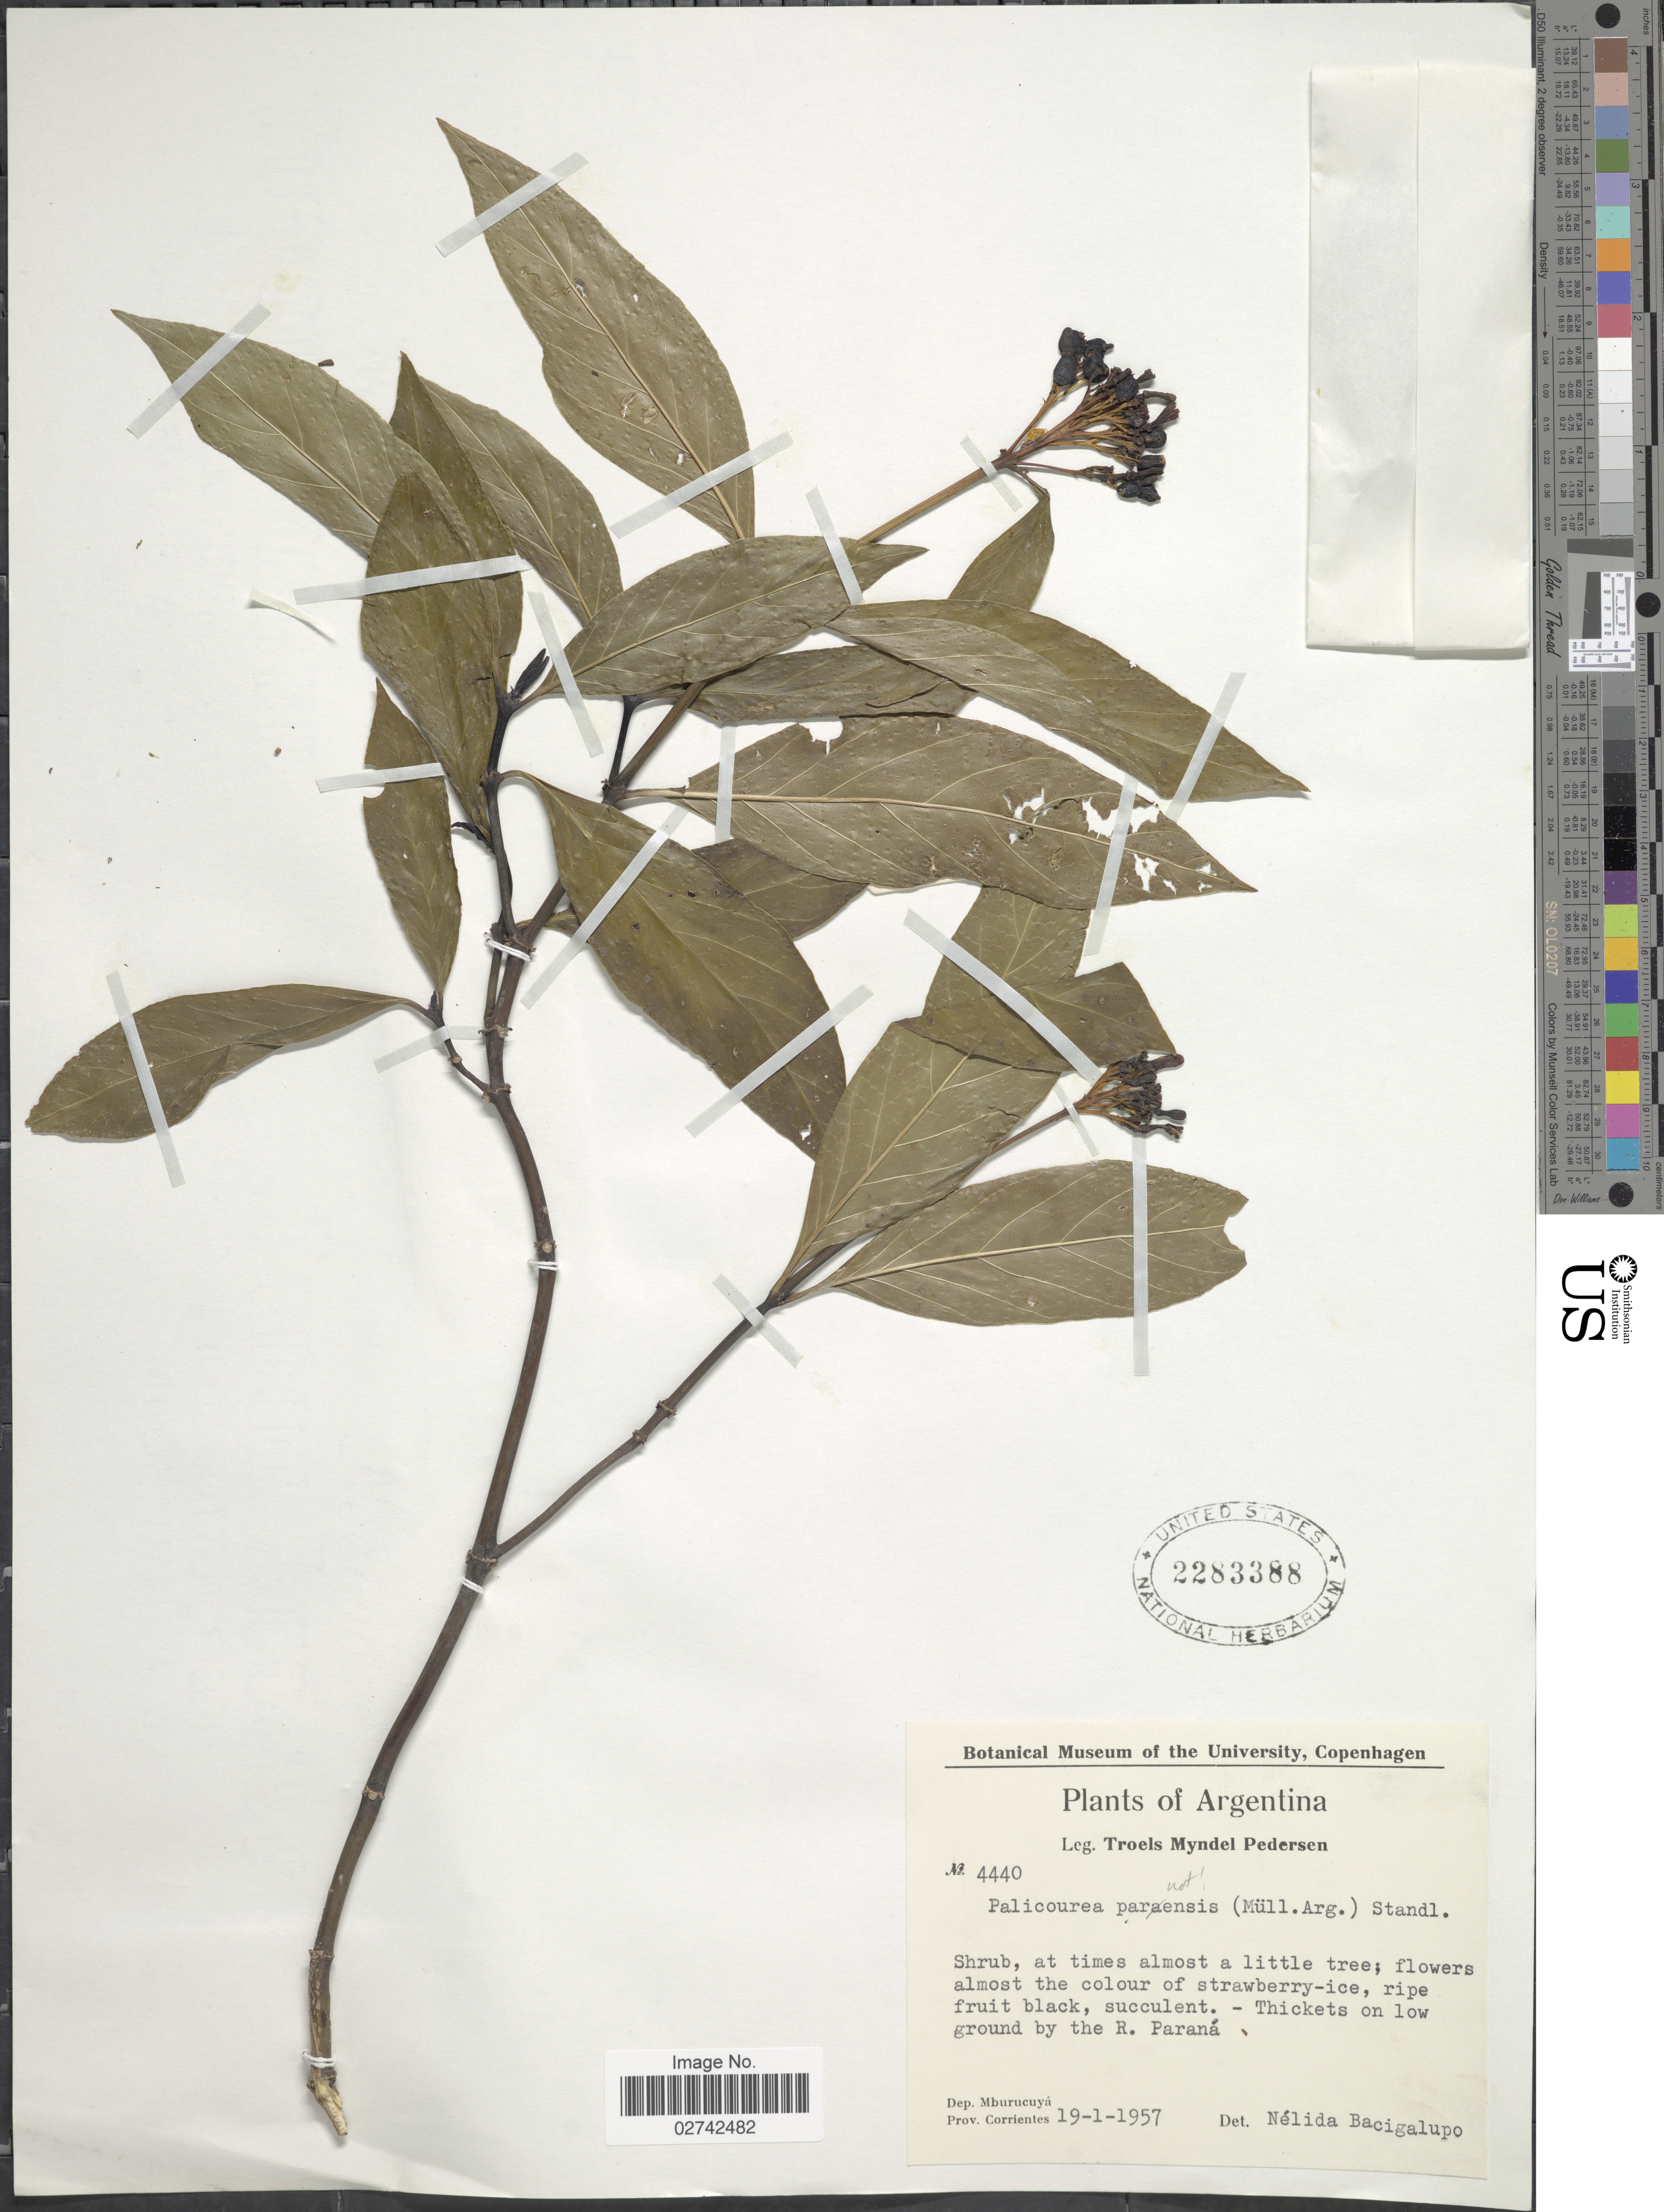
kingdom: Plantae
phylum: Tracheophyta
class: Magnoliopsida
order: Gentianales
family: Rubiaceae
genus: Palicourea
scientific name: Palicourea sp.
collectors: N. M. Bacigalupo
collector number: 4440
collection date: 1957-01-19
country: Argentina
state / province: Corrientes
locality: Dep. Mburucuya, Prov. Corrientes, R. Parana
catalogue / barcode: US 2283388